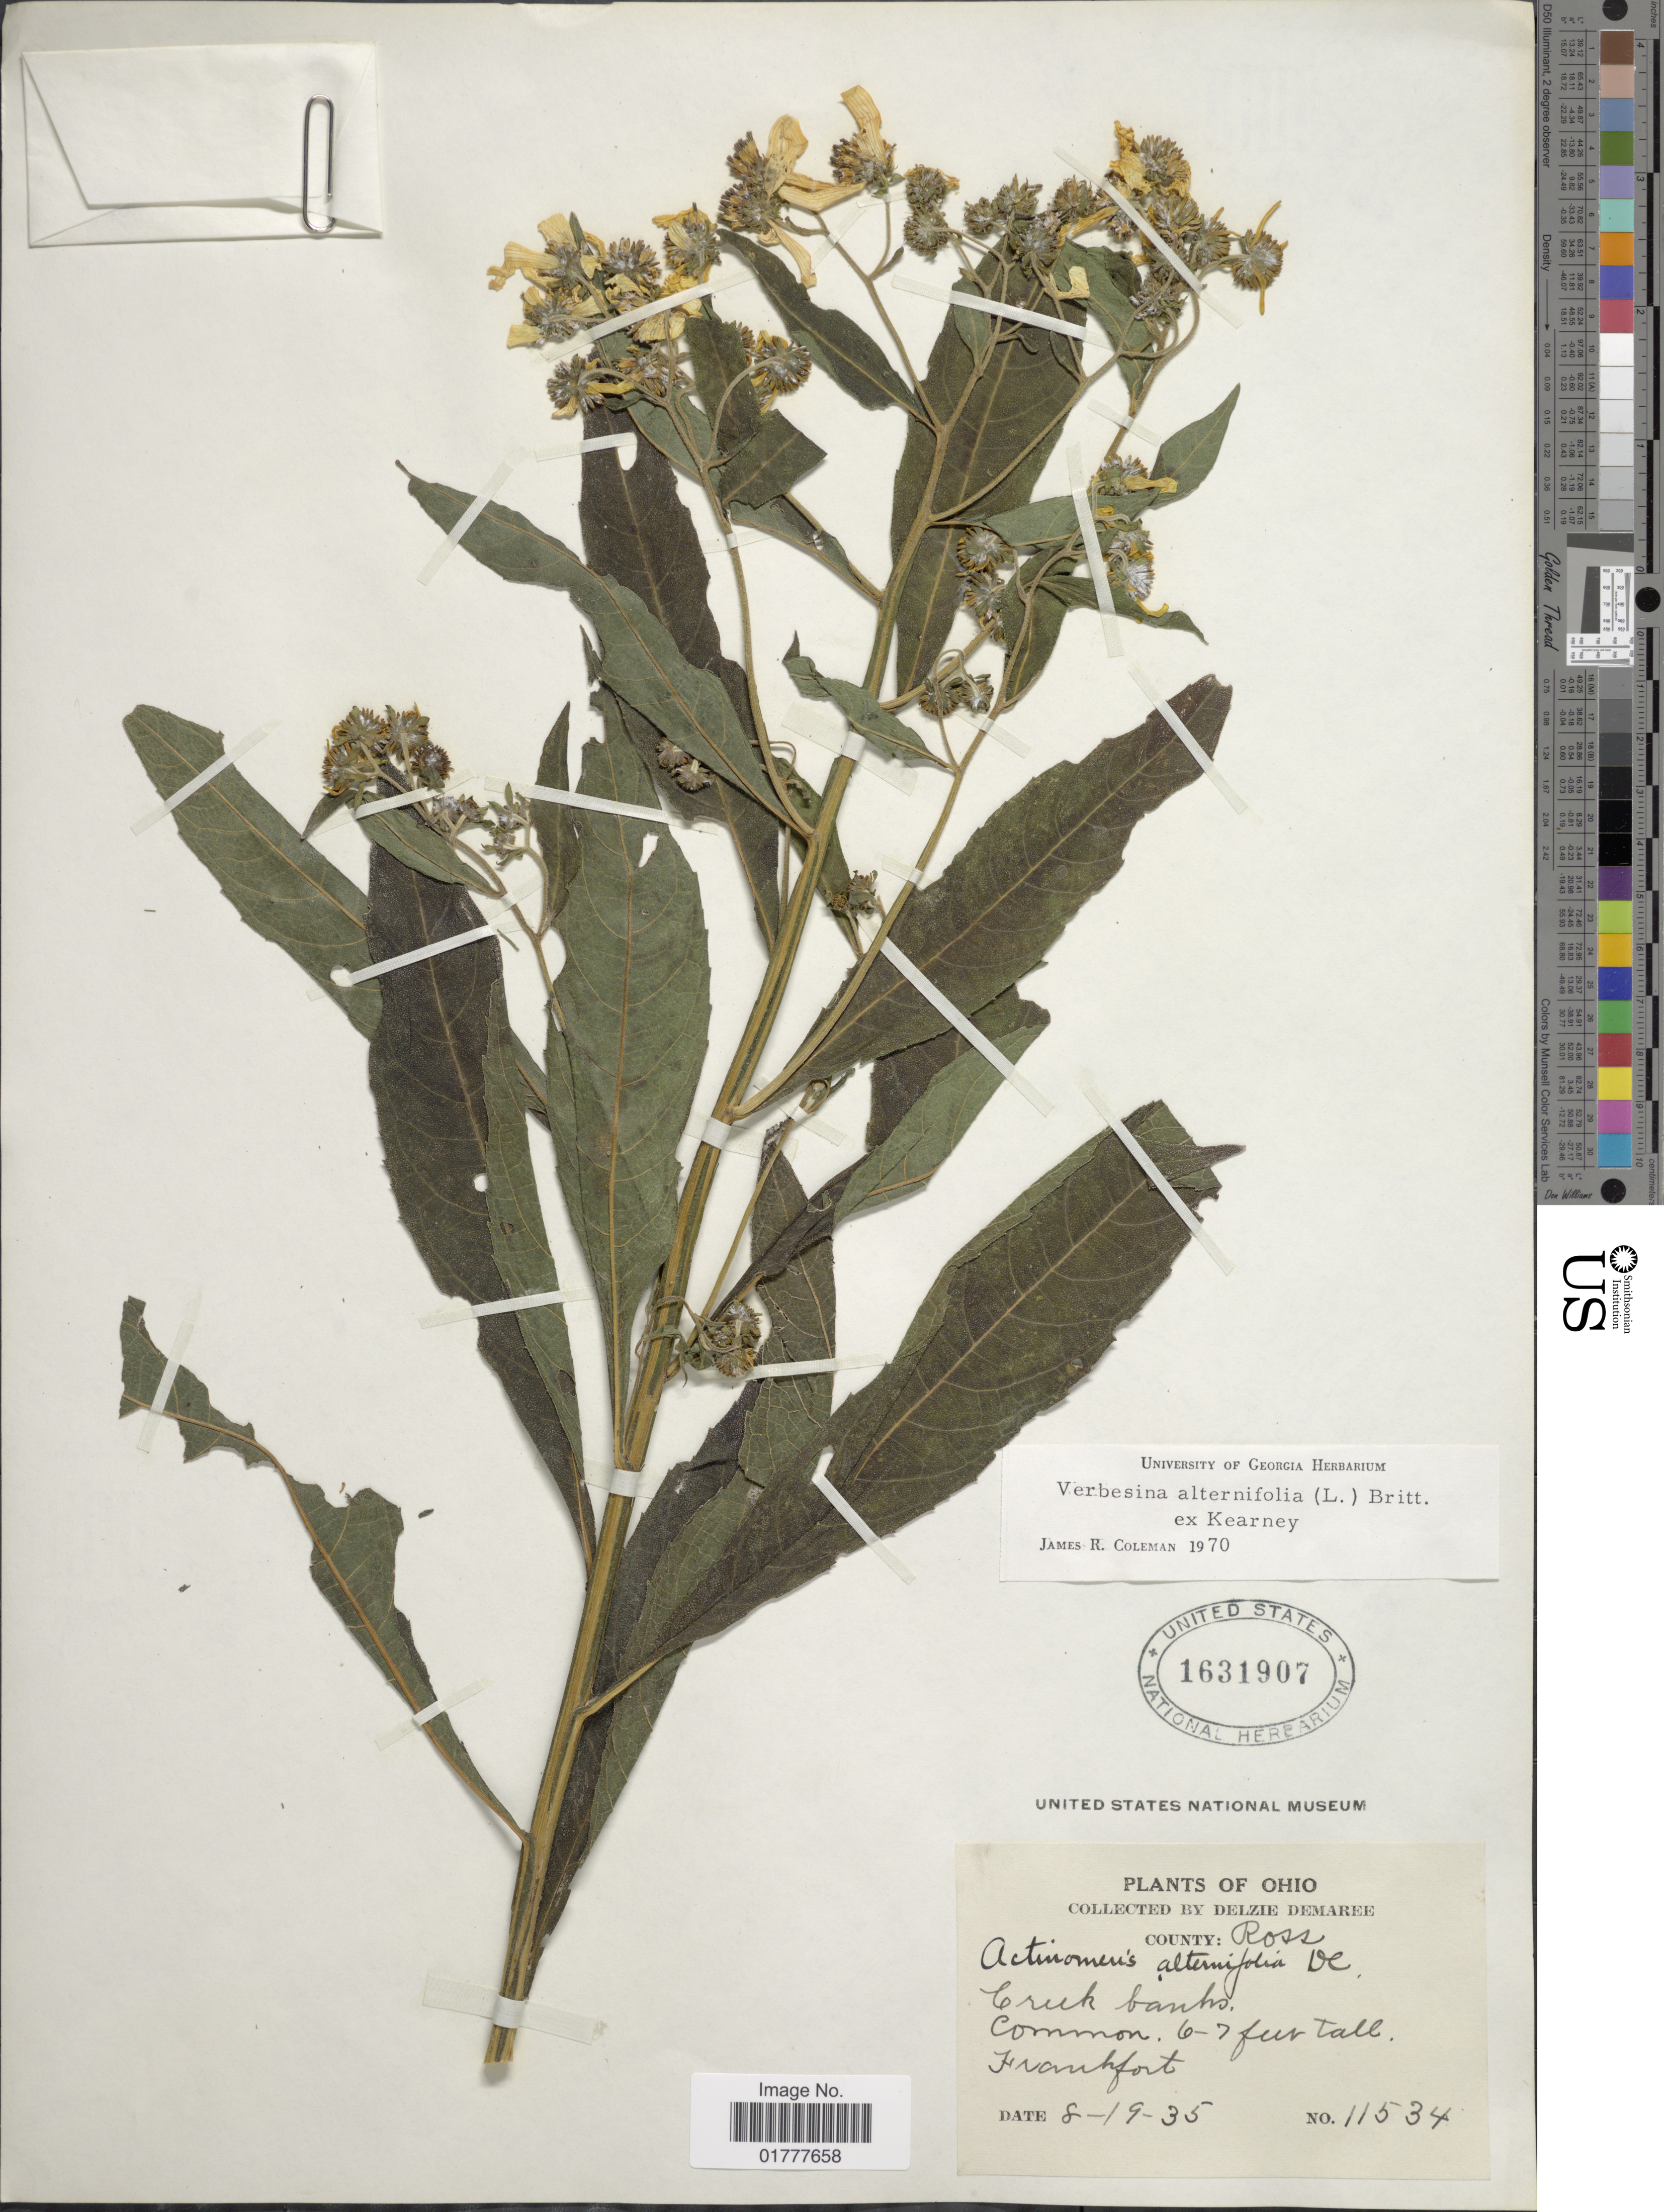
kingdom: Plantae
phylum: Tracheophyta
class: Magnoliopsida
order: Asterales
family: Asteraceae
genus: Actinomeris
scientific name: Actinomeris alternifolia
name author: (L.) DC.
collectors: D. Demaree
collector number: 11534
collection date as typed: Transcribed d/m/y: 19/8/35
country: United States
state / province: Ohio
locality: Ohio. County: Ross. Frankfort.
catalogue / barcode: US 1631907